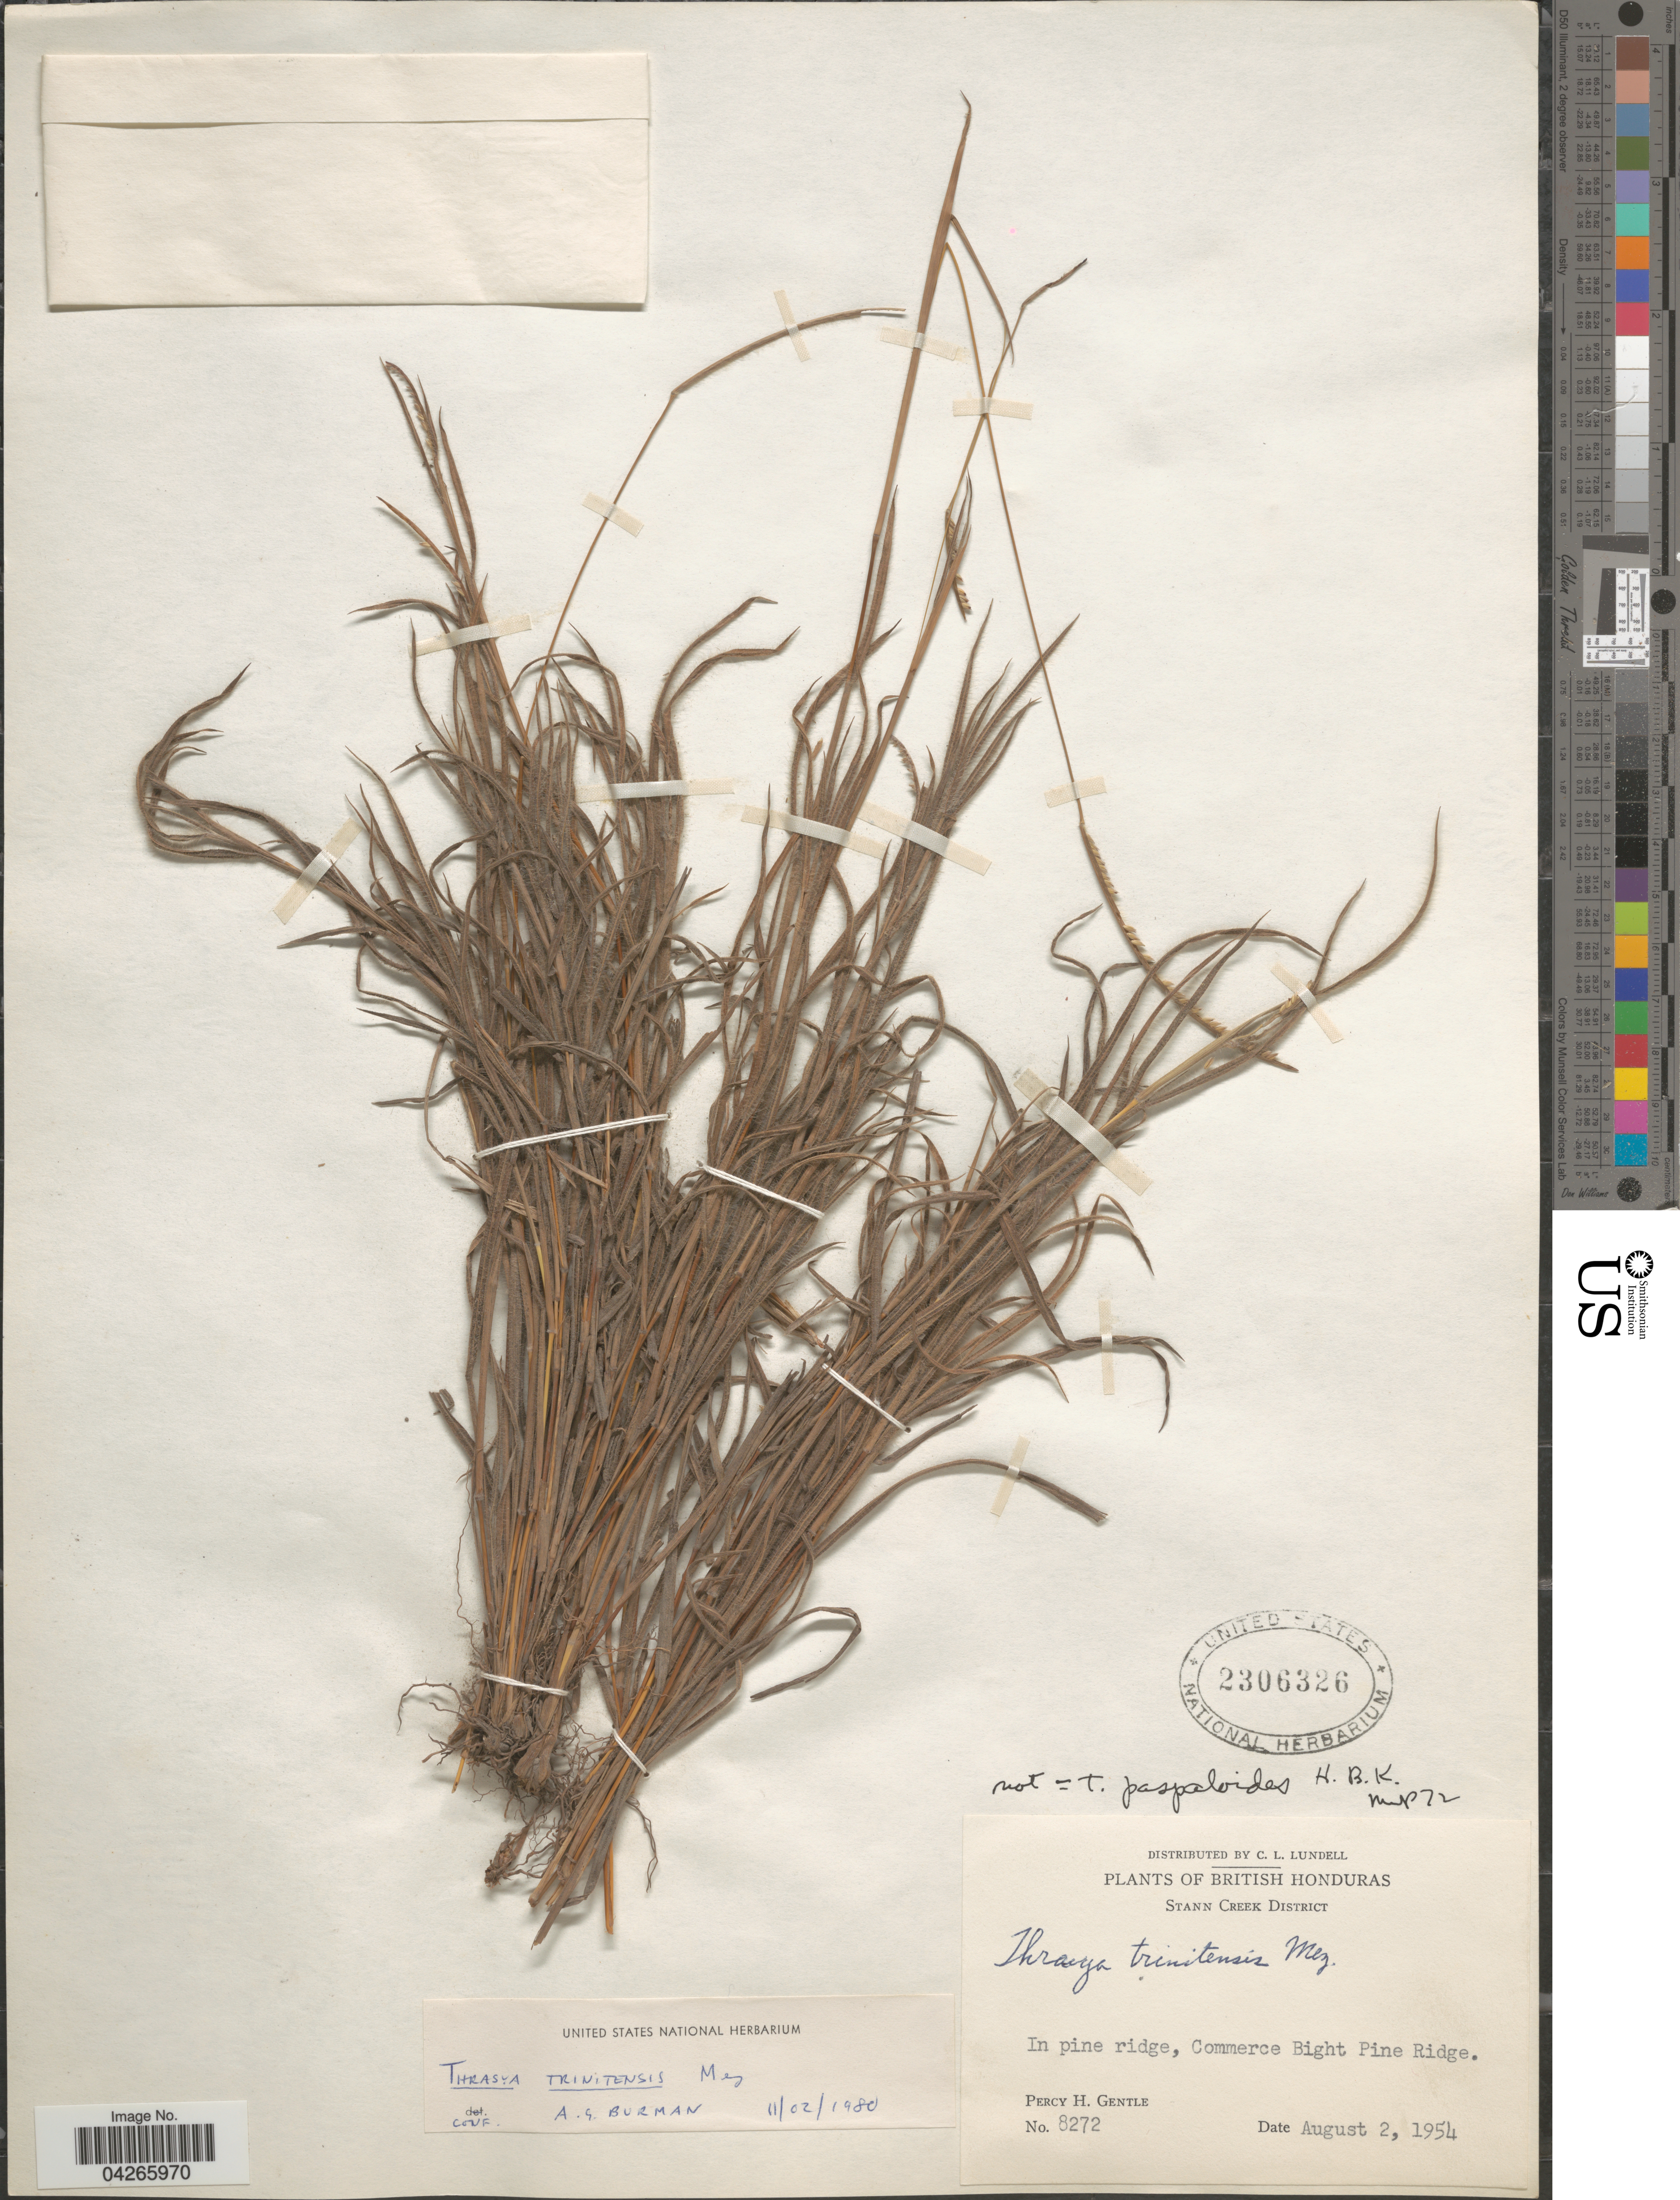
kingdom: Plantae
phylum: Tracheophyta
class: Liliopsida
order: Poales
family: Poaceae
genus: Paspalum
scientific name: Paspalum trinitense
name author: (Mez) S. Denham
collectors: P. H. Gentle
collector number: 8272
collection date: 1954-08-02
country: Belize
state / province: Stann Creek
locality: British Honduras. Stann Creek District. Commerce Bight Pine Ridge.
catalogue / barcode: US 2306326